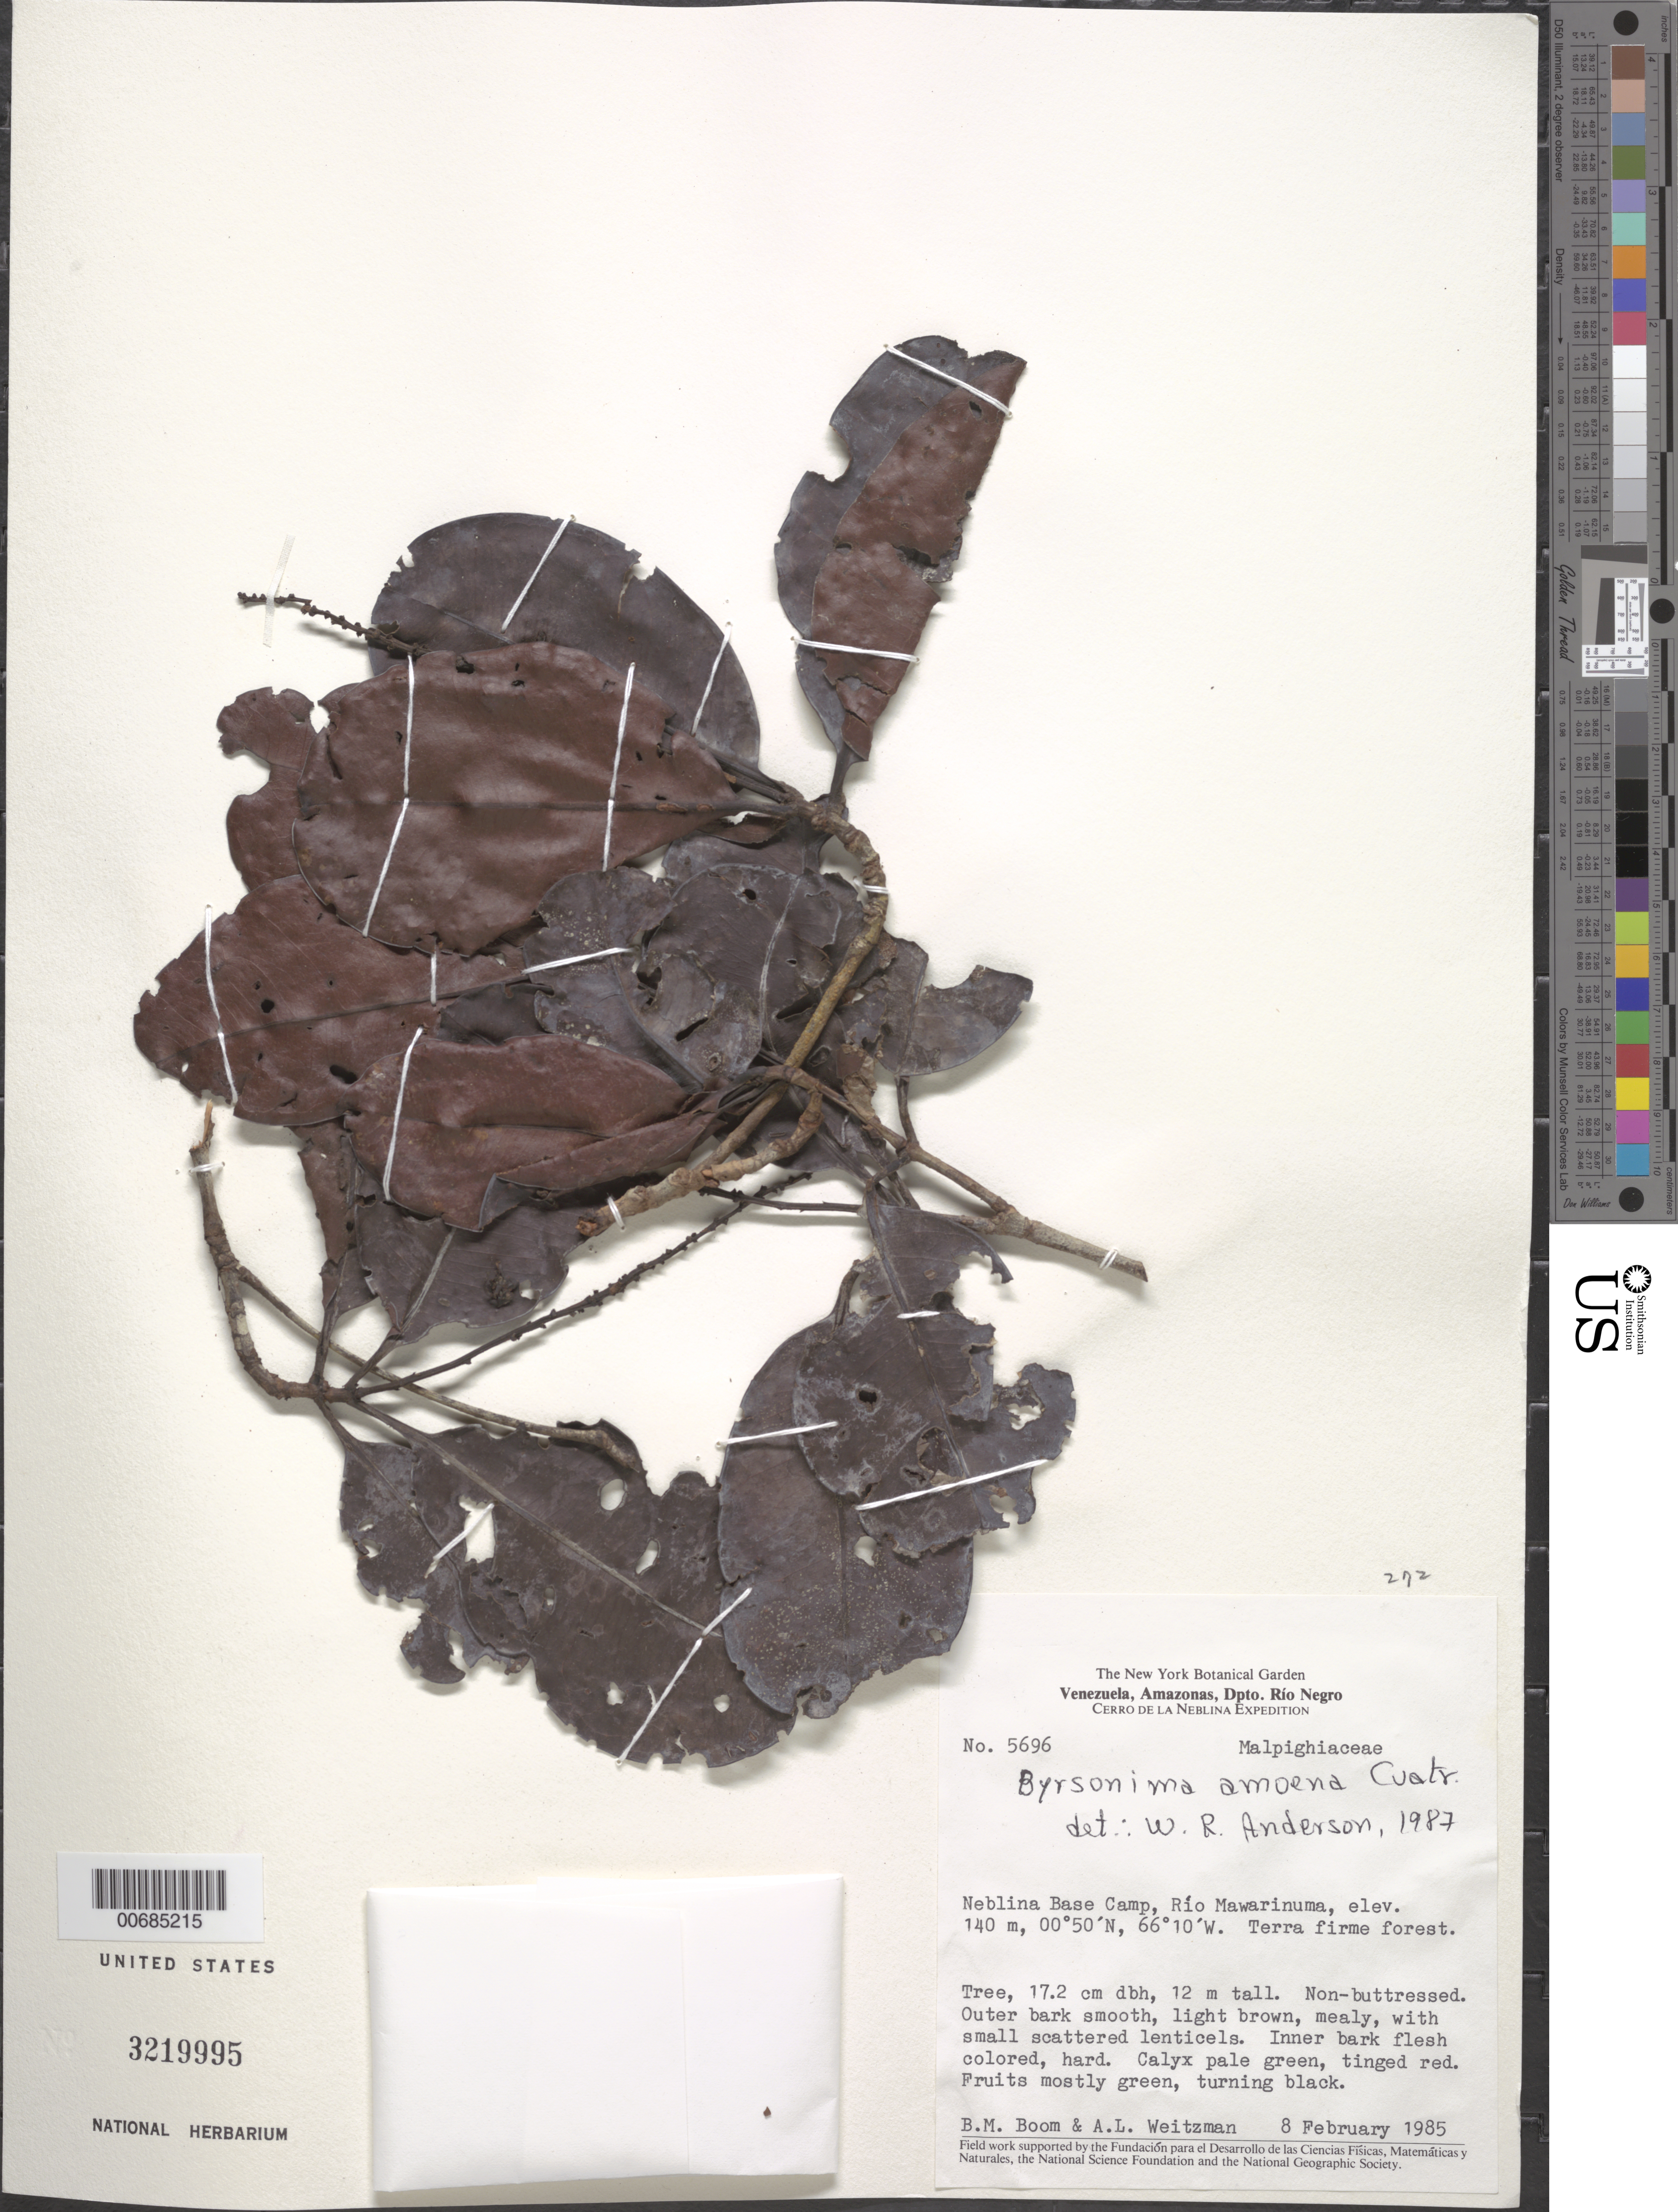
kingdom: Plantae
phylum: Tracheophyta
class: Magnoliopsida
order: Malpighiales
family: Malpighiaceae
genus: Byrsonima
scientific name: Byrsonima amoena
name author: Cuatrec.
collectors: B. M. Boom & A. L. Weitzman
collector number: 5696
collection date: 1985-02-08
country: Venezuela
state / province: Amazonas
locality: Dpto. Río Negro. Cerro de La Neblina. [unsure placement] Neblina Base Camp, Río Mawarinuma.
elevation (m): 140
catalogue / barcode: US 3219995